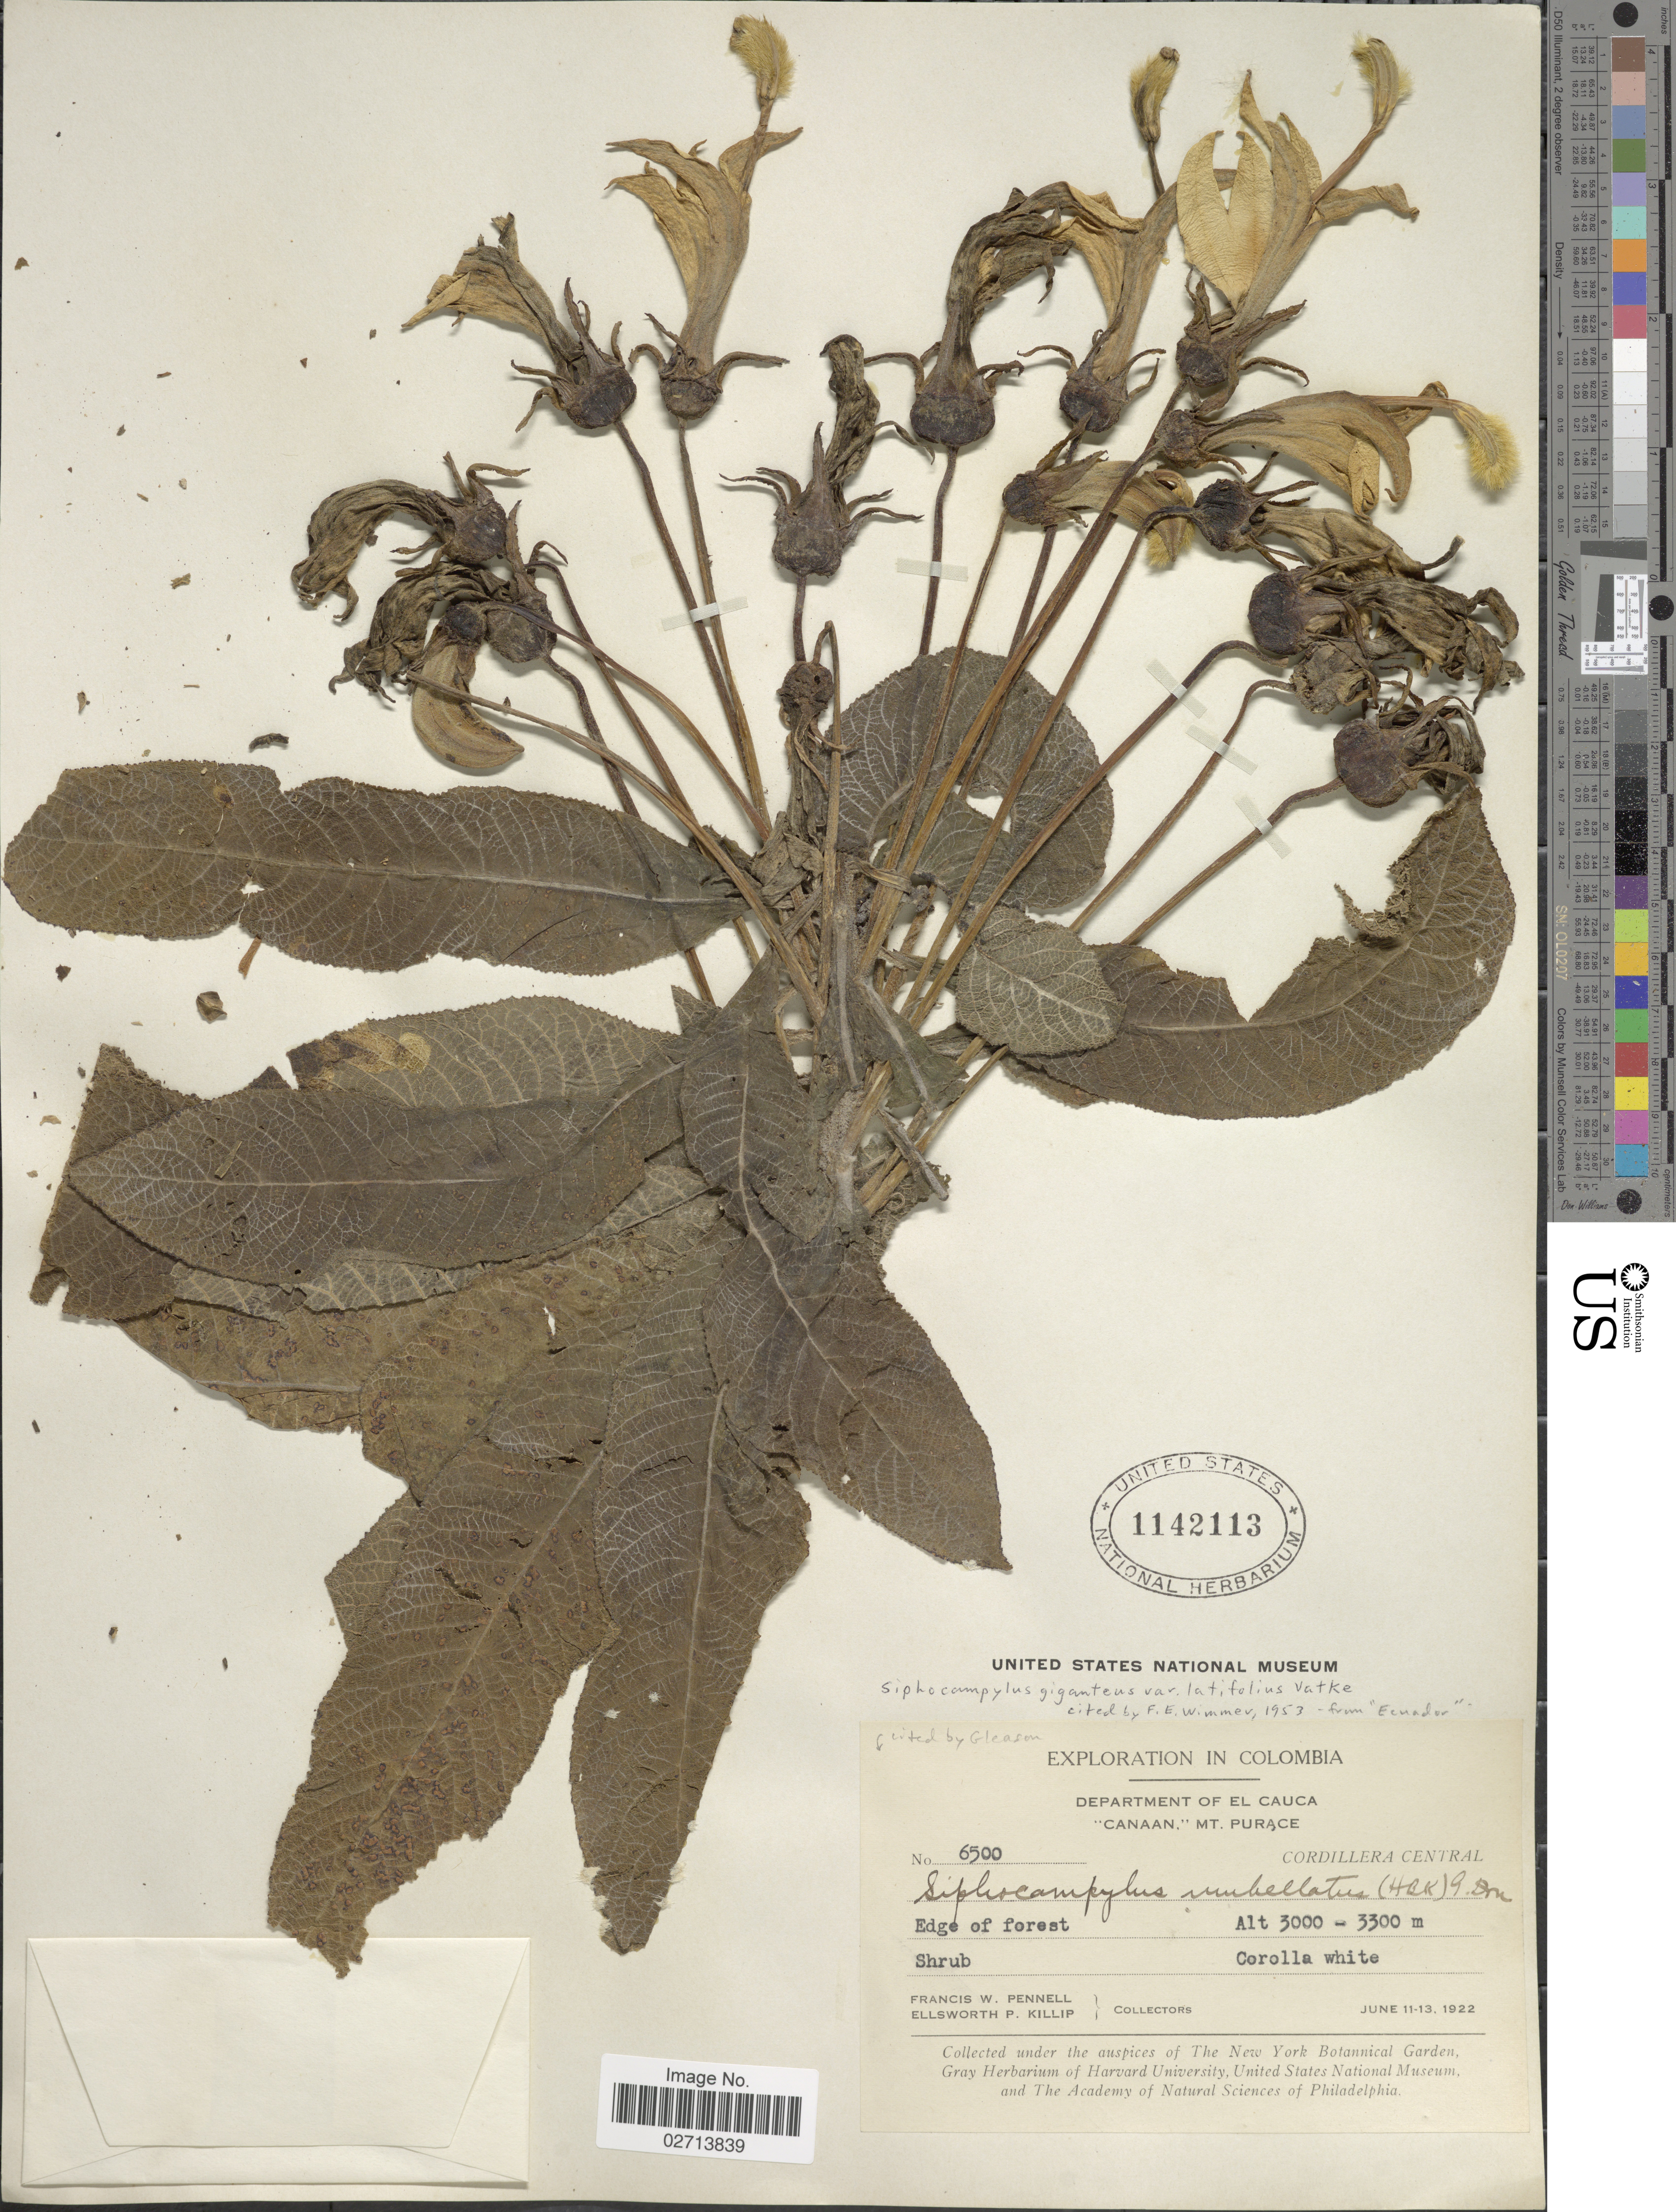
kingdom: Plantae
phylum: Tracheophyta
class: Magnoliopsida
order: Asterales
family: Campanulaceae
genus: Siphocampylus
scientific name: Siphocampylus giganteus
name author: (Cav.) G. Don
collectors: F. W. Pennell & E. P. Killip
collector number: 6500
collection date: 1922-06-11/1922-06-13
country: Colombia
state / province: Cauca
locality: Department of El Cauca 'Canaan.' Mt Purace, Cordillera Central, Edge of forest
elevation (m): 3000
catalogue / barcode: US 1142113